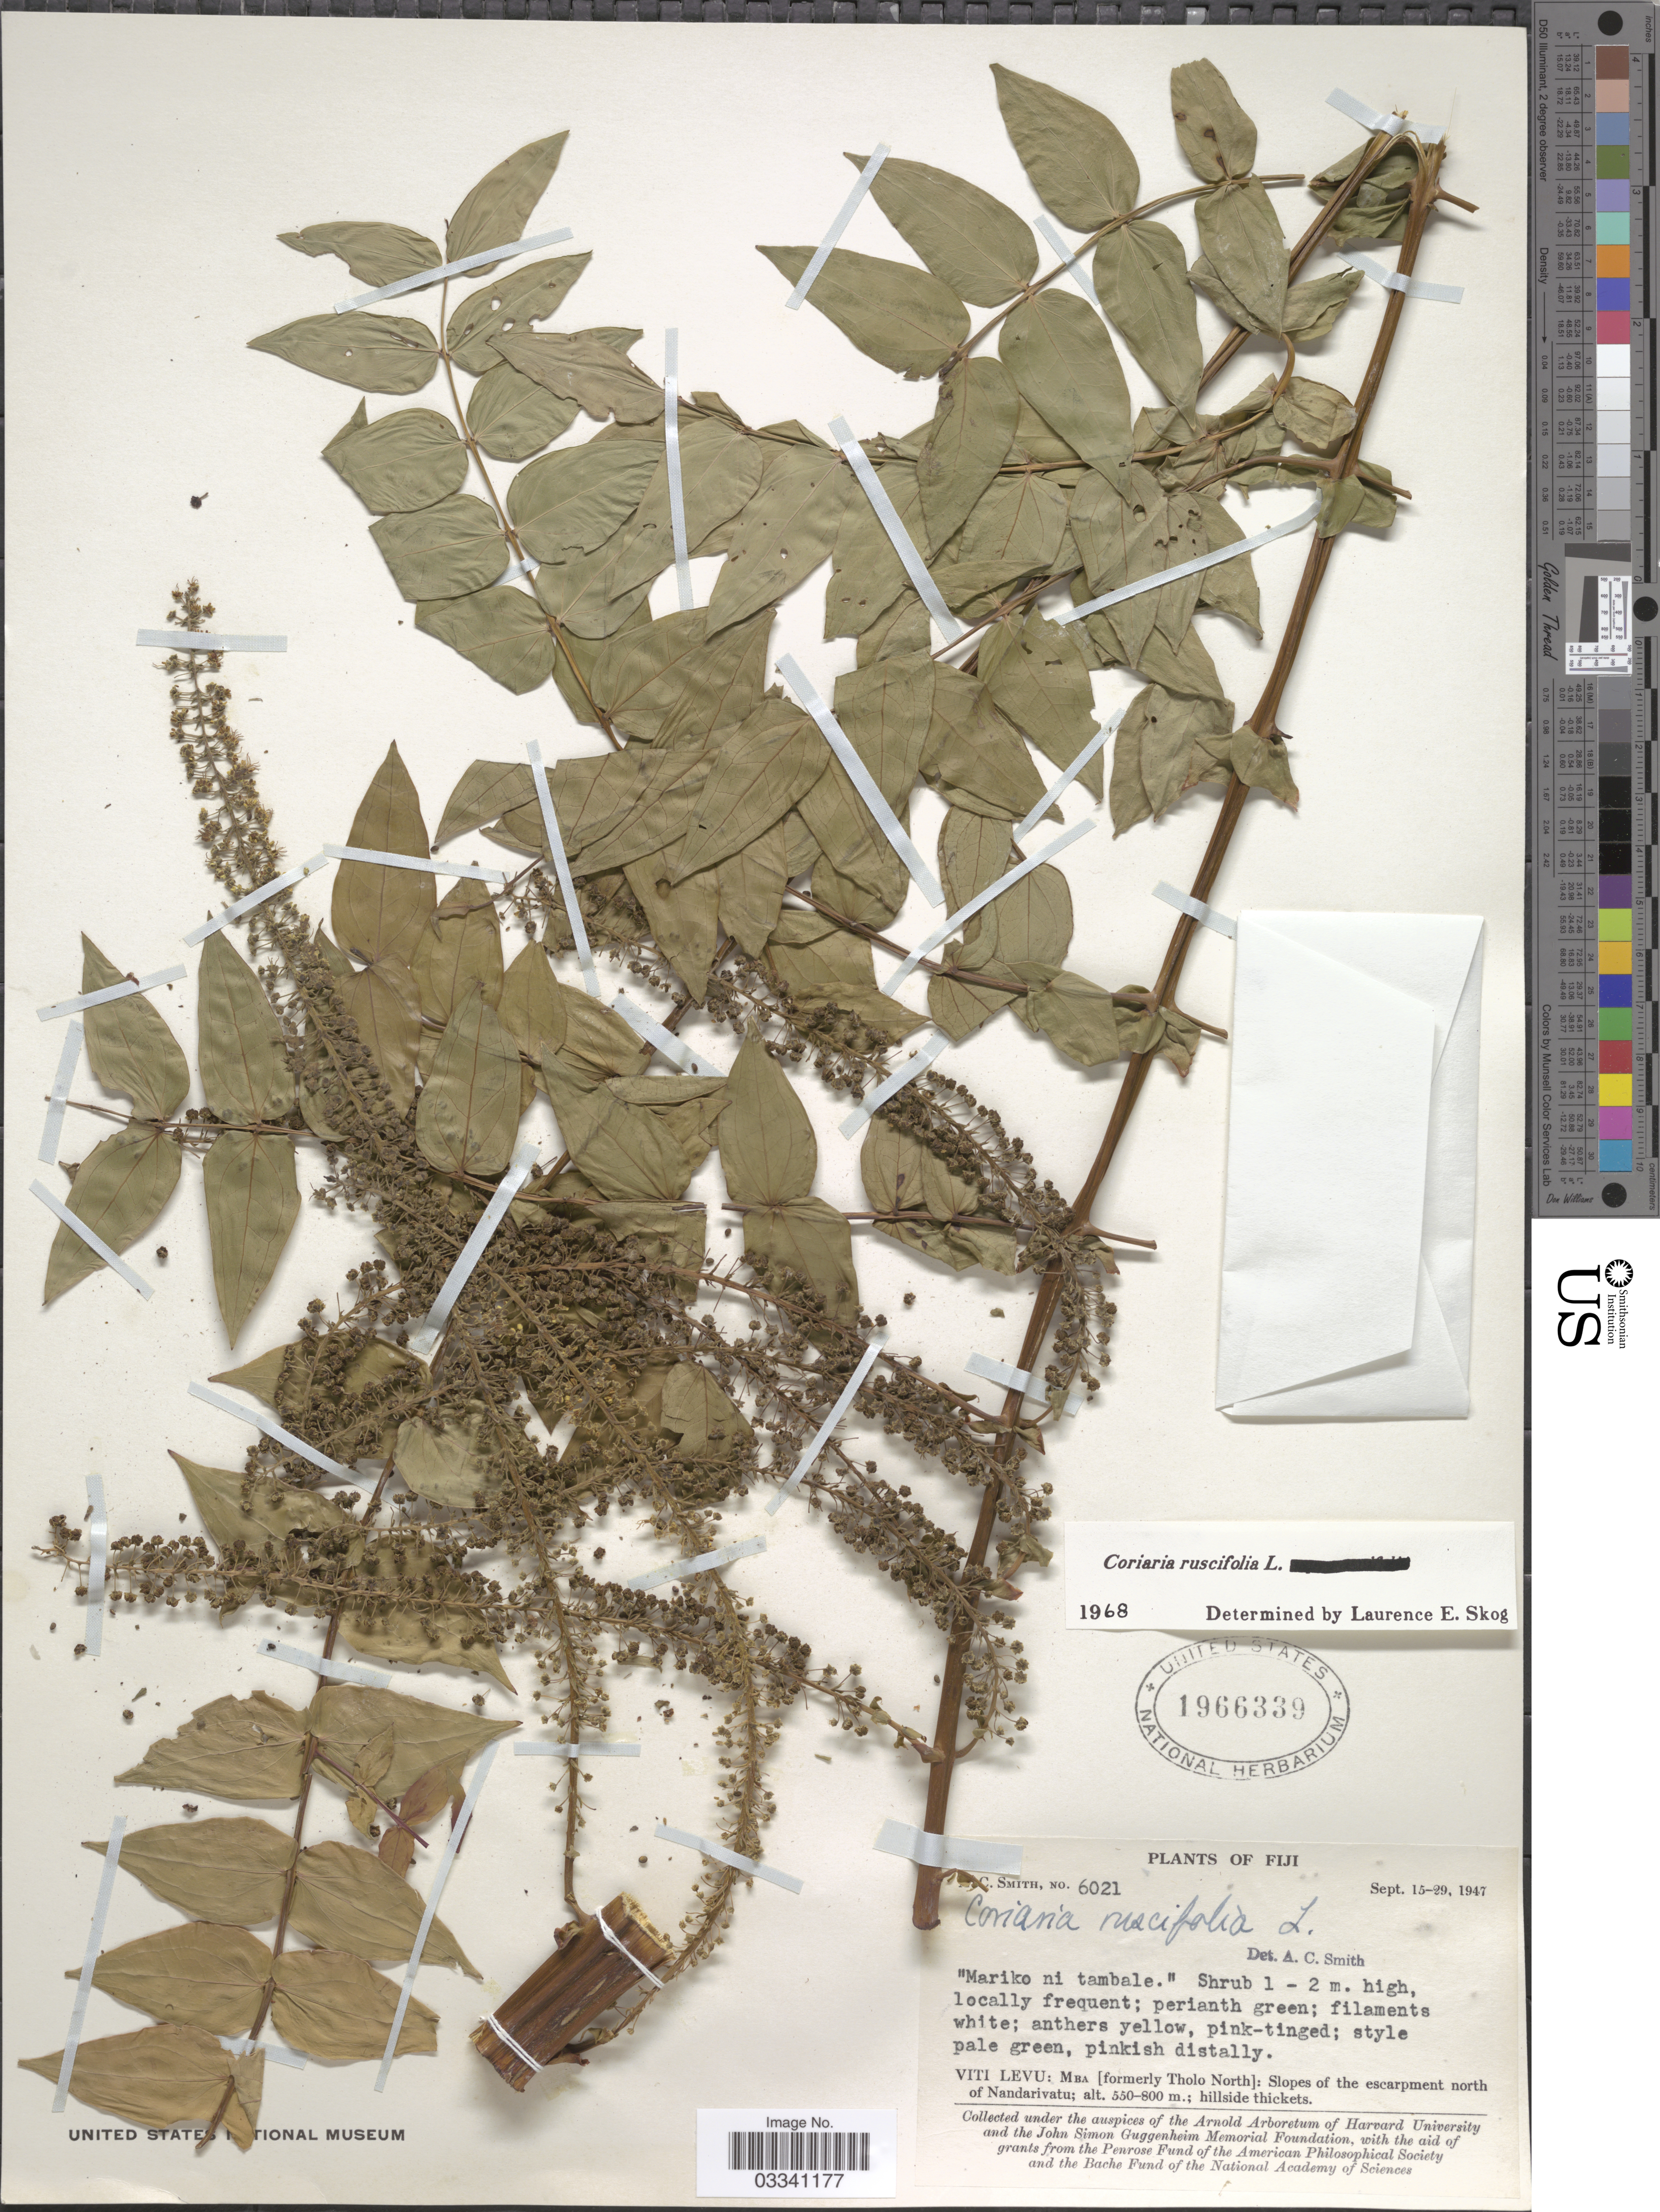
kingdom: Plantae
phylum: Tracheophyta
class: Magnoliopsida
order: Cucurbitales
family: Coriariaceae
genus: Coriaria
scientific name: Coriaria ruscifolia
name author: L.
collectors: A. C. Smith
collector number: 6021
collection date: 1947-09-15/1947-09-29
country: Fiji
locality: Viti Levu: Mba [formerly Tholo North]: Slopes of the escarpment north of Nandarivatu.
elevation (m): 550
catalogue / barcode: US 1966339